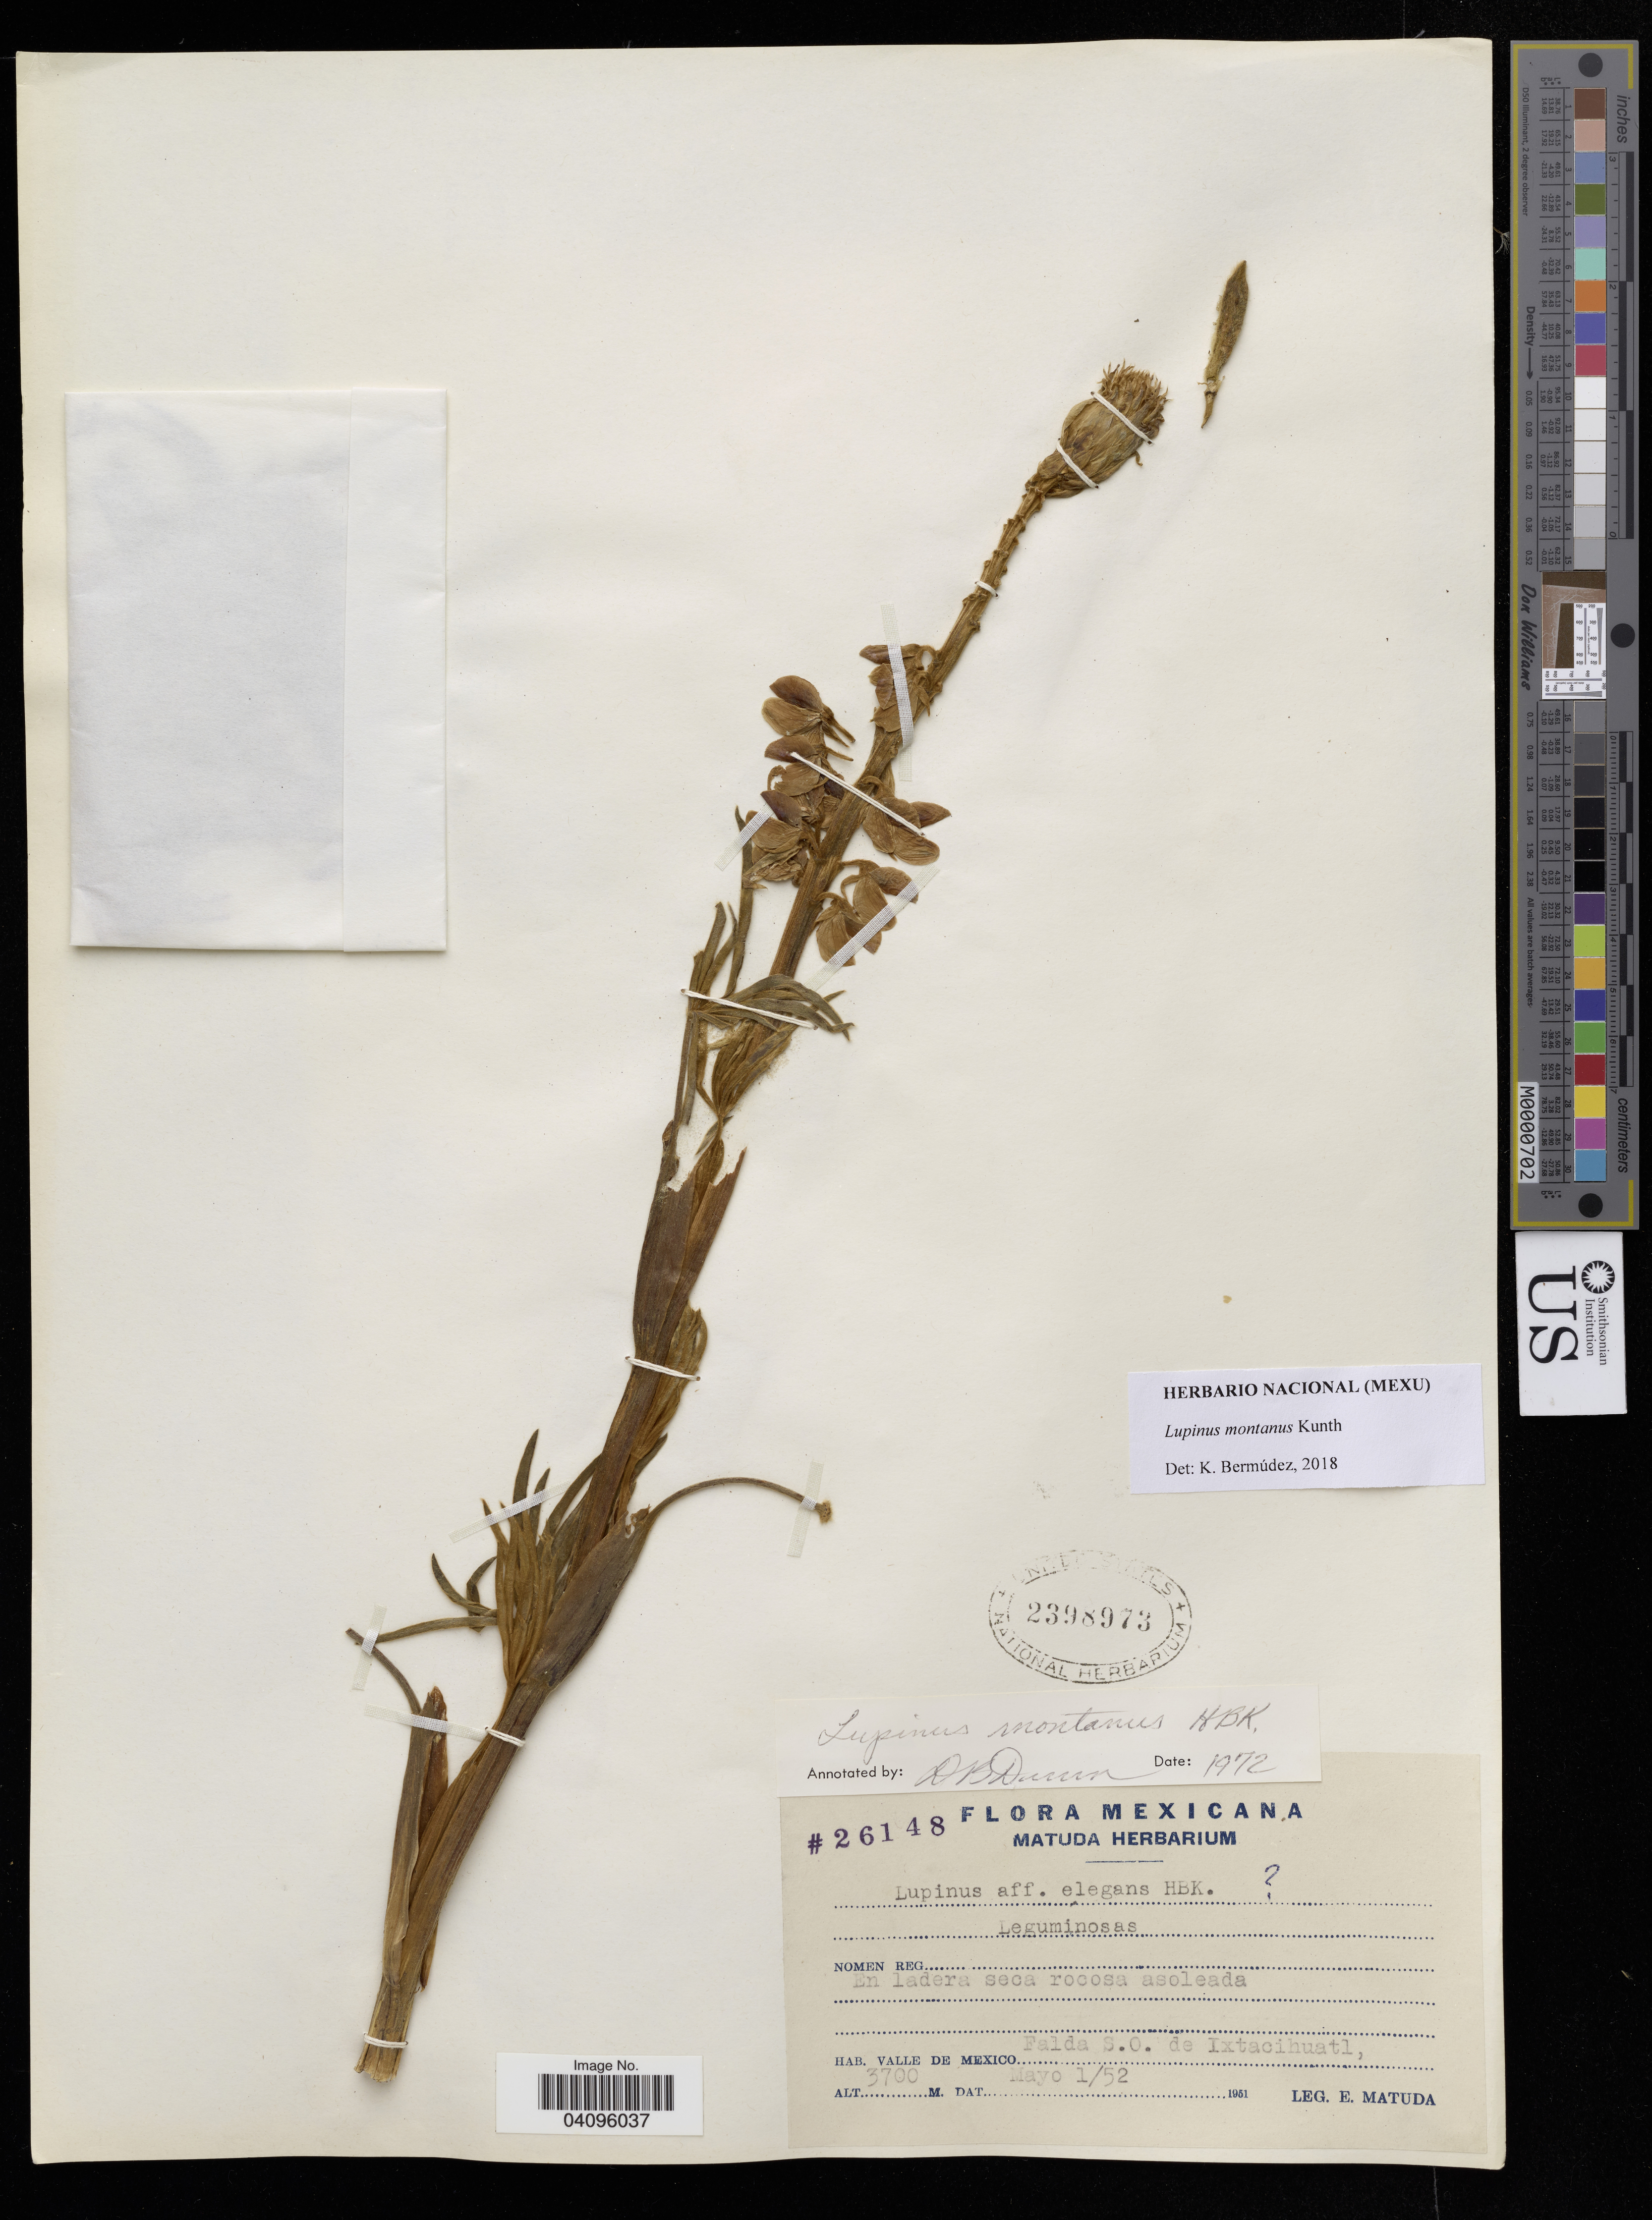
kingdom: Plantae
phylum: Tracheophyta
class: Magnoliopsida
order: Fabales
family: Fabaceae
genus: Lupinus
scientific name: Lupinus montanus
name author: Kunth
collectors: E. Matuda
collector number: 26148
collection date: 1952-05-01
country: Mexico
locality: Valle de México. falda S.O. de Ixtaccihuatl.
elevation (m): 3700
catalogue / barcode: US 2398973